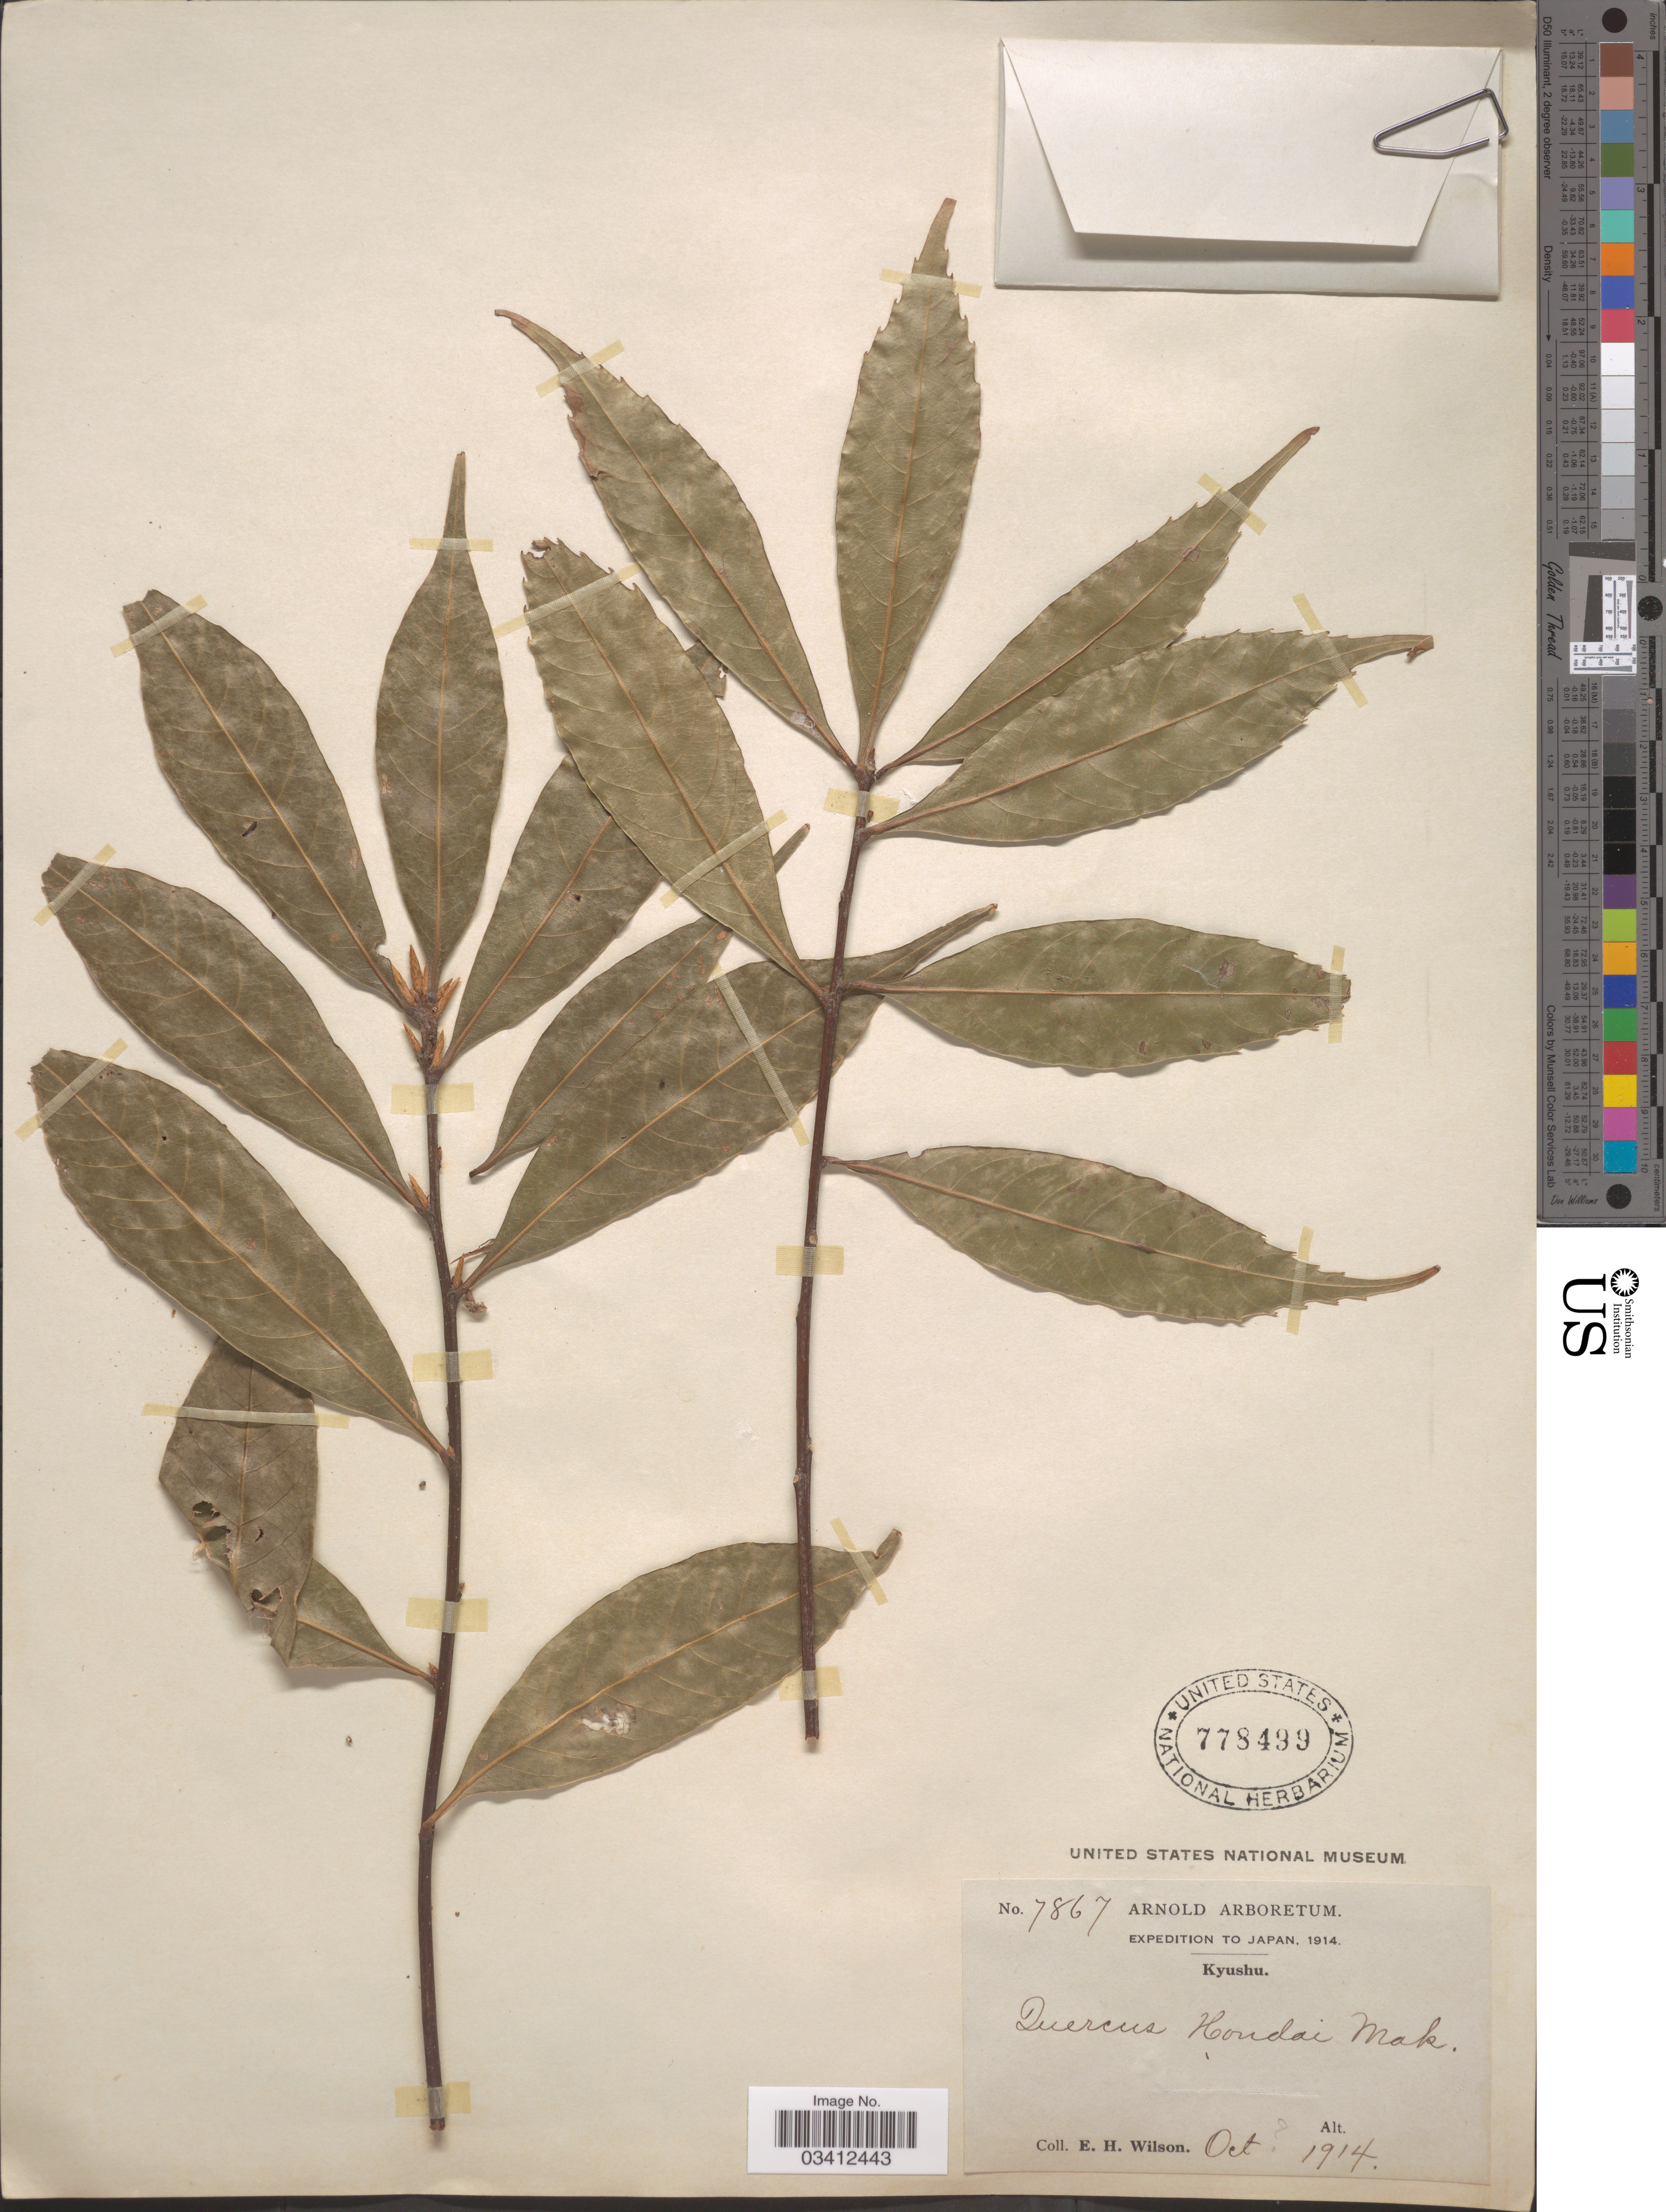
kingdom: Plantae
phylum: Tracheophyta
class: Magnoliopsida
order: Fagales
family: Fagaceae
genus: Quercus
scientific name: Quercus sp.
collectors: E. Wilson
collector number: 7867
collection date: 1914-10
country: Japan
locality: Kyushu.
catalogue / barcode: US 778499